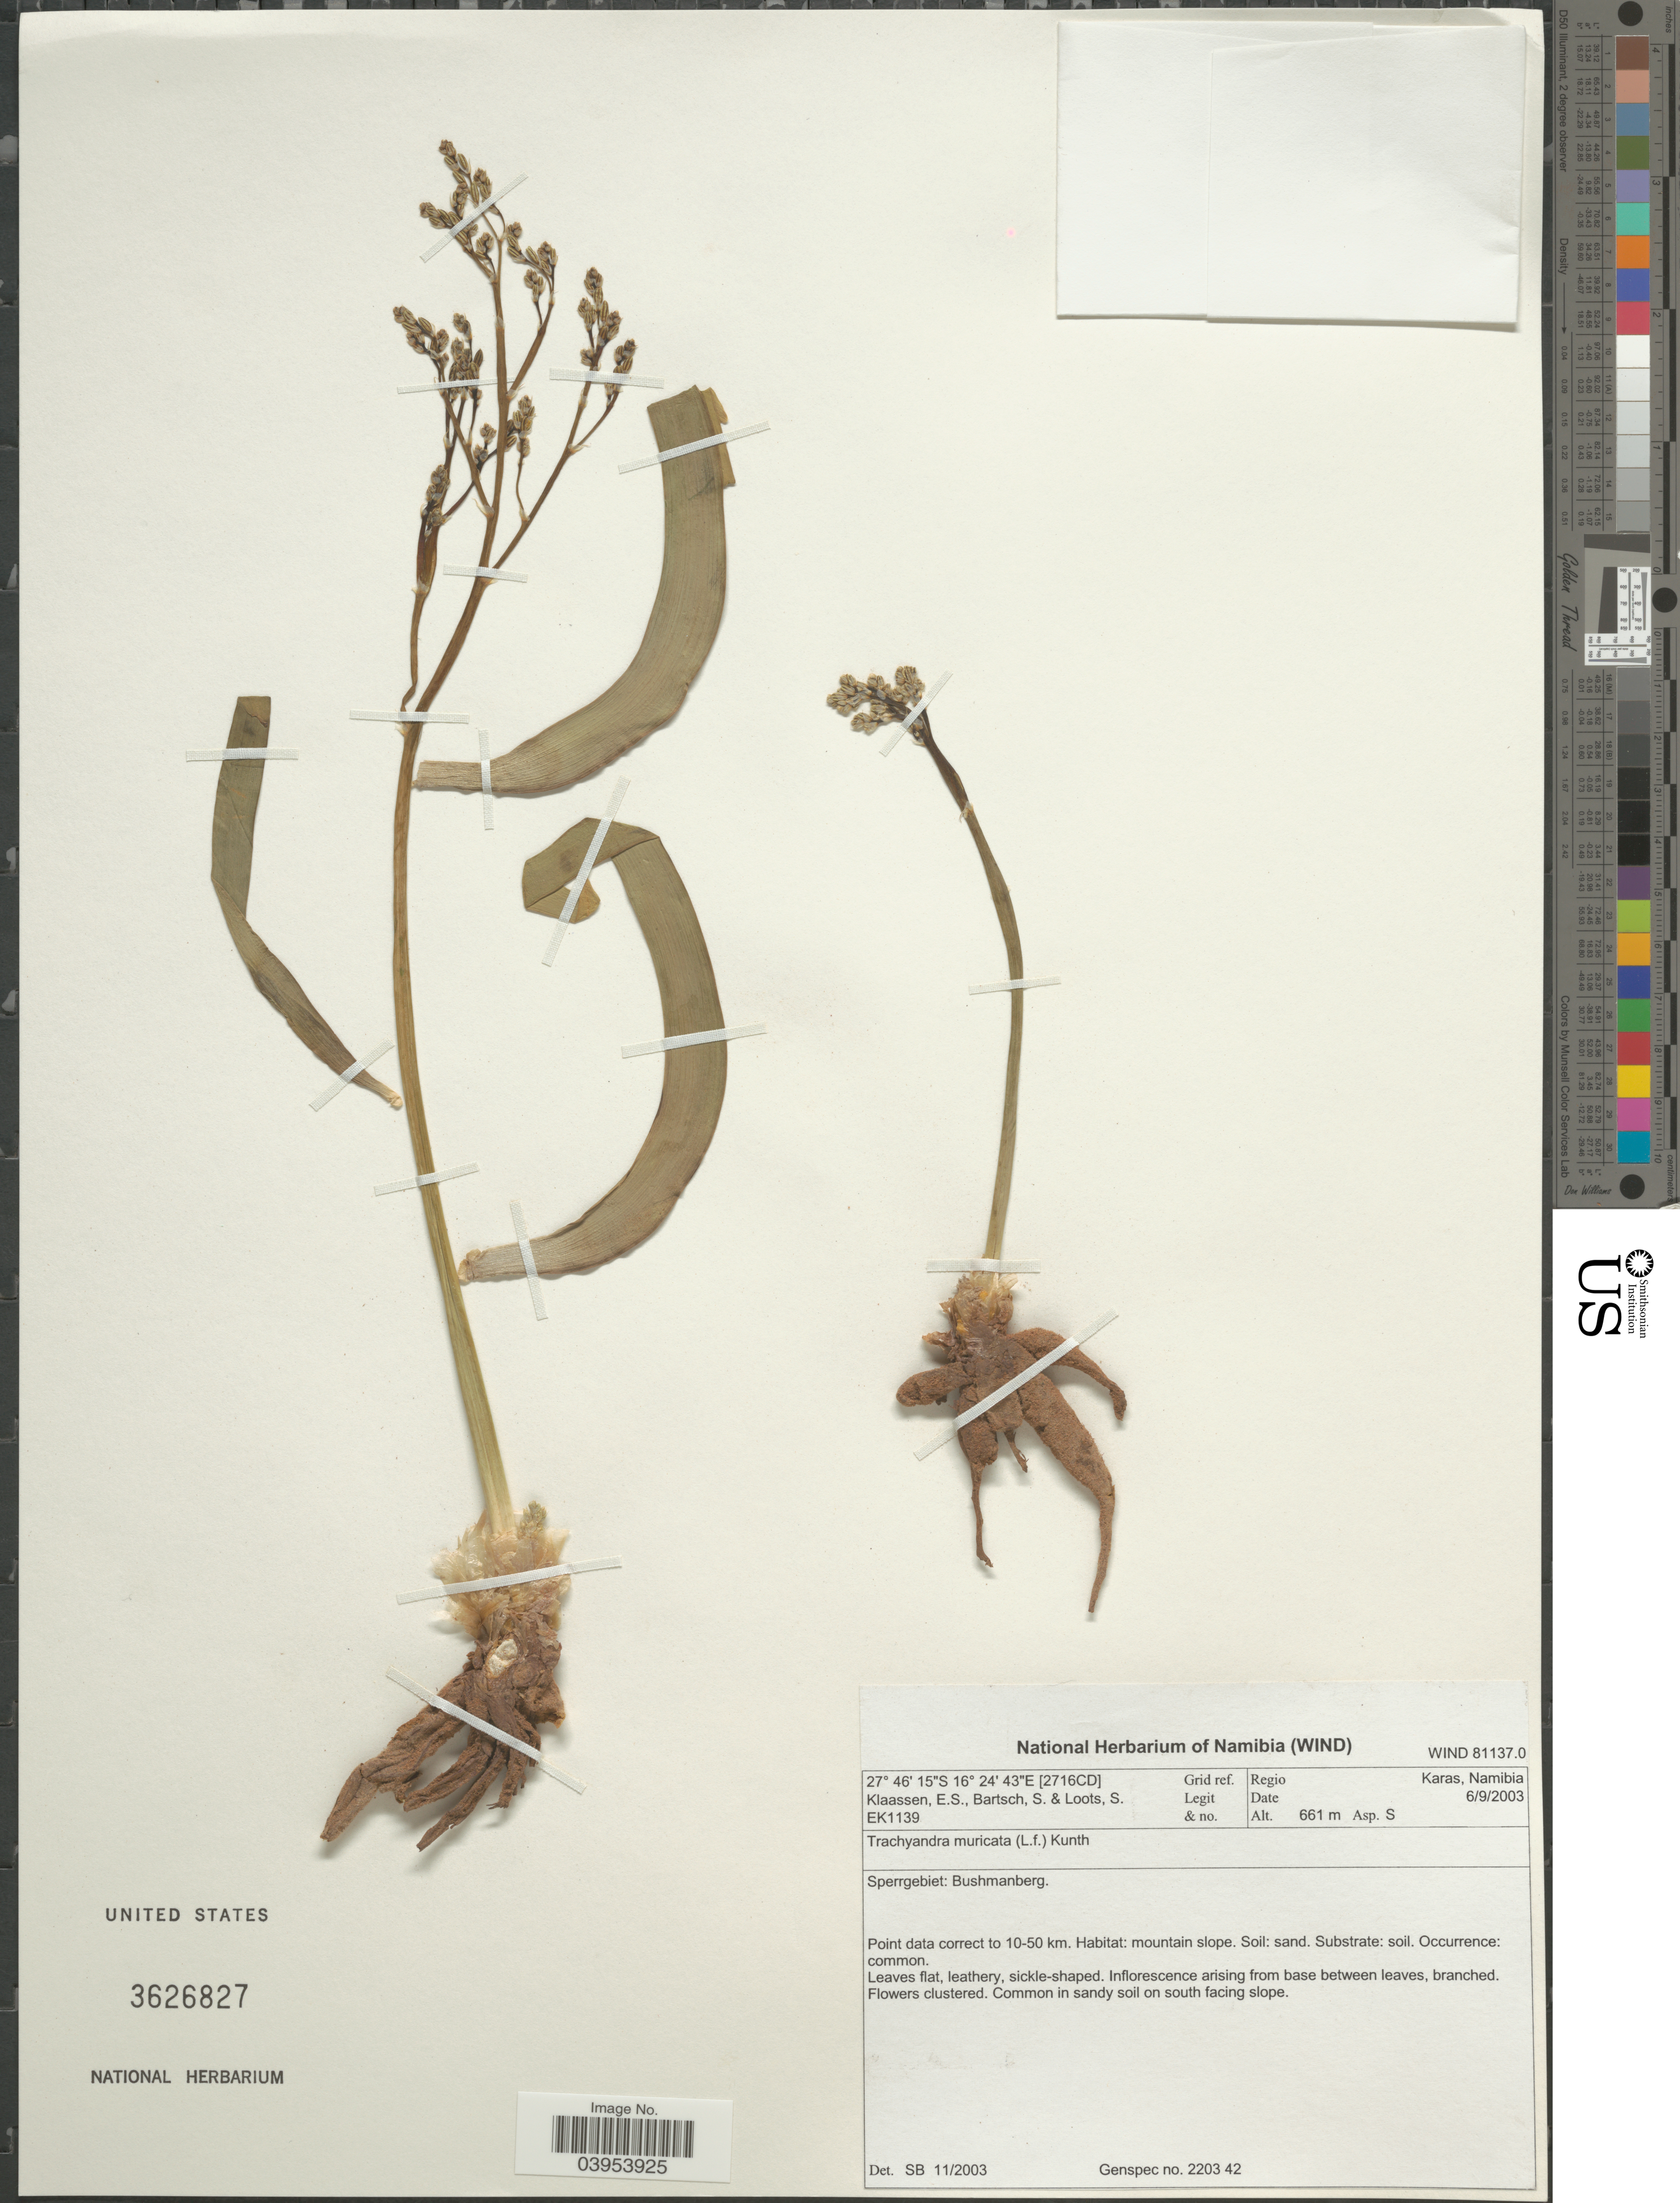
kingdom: Plantae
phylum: Tracheophyta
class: Liliopsida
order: Asparagales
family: Asphodelaceae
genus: Trachyandra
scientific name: Trachyandra muricata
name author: (L. f.) Kunth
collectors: E. S. Klaassen, S. Bartsch & S. Loots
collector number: EK1139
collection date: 2003-09-06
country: Namibia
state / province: Karas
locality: [2716CD] Grid ref. Regio Karas. Asp. S. Sperrgebiet: Bushmanberg. On south facing slope.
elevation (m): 661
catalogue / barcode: US 3626827